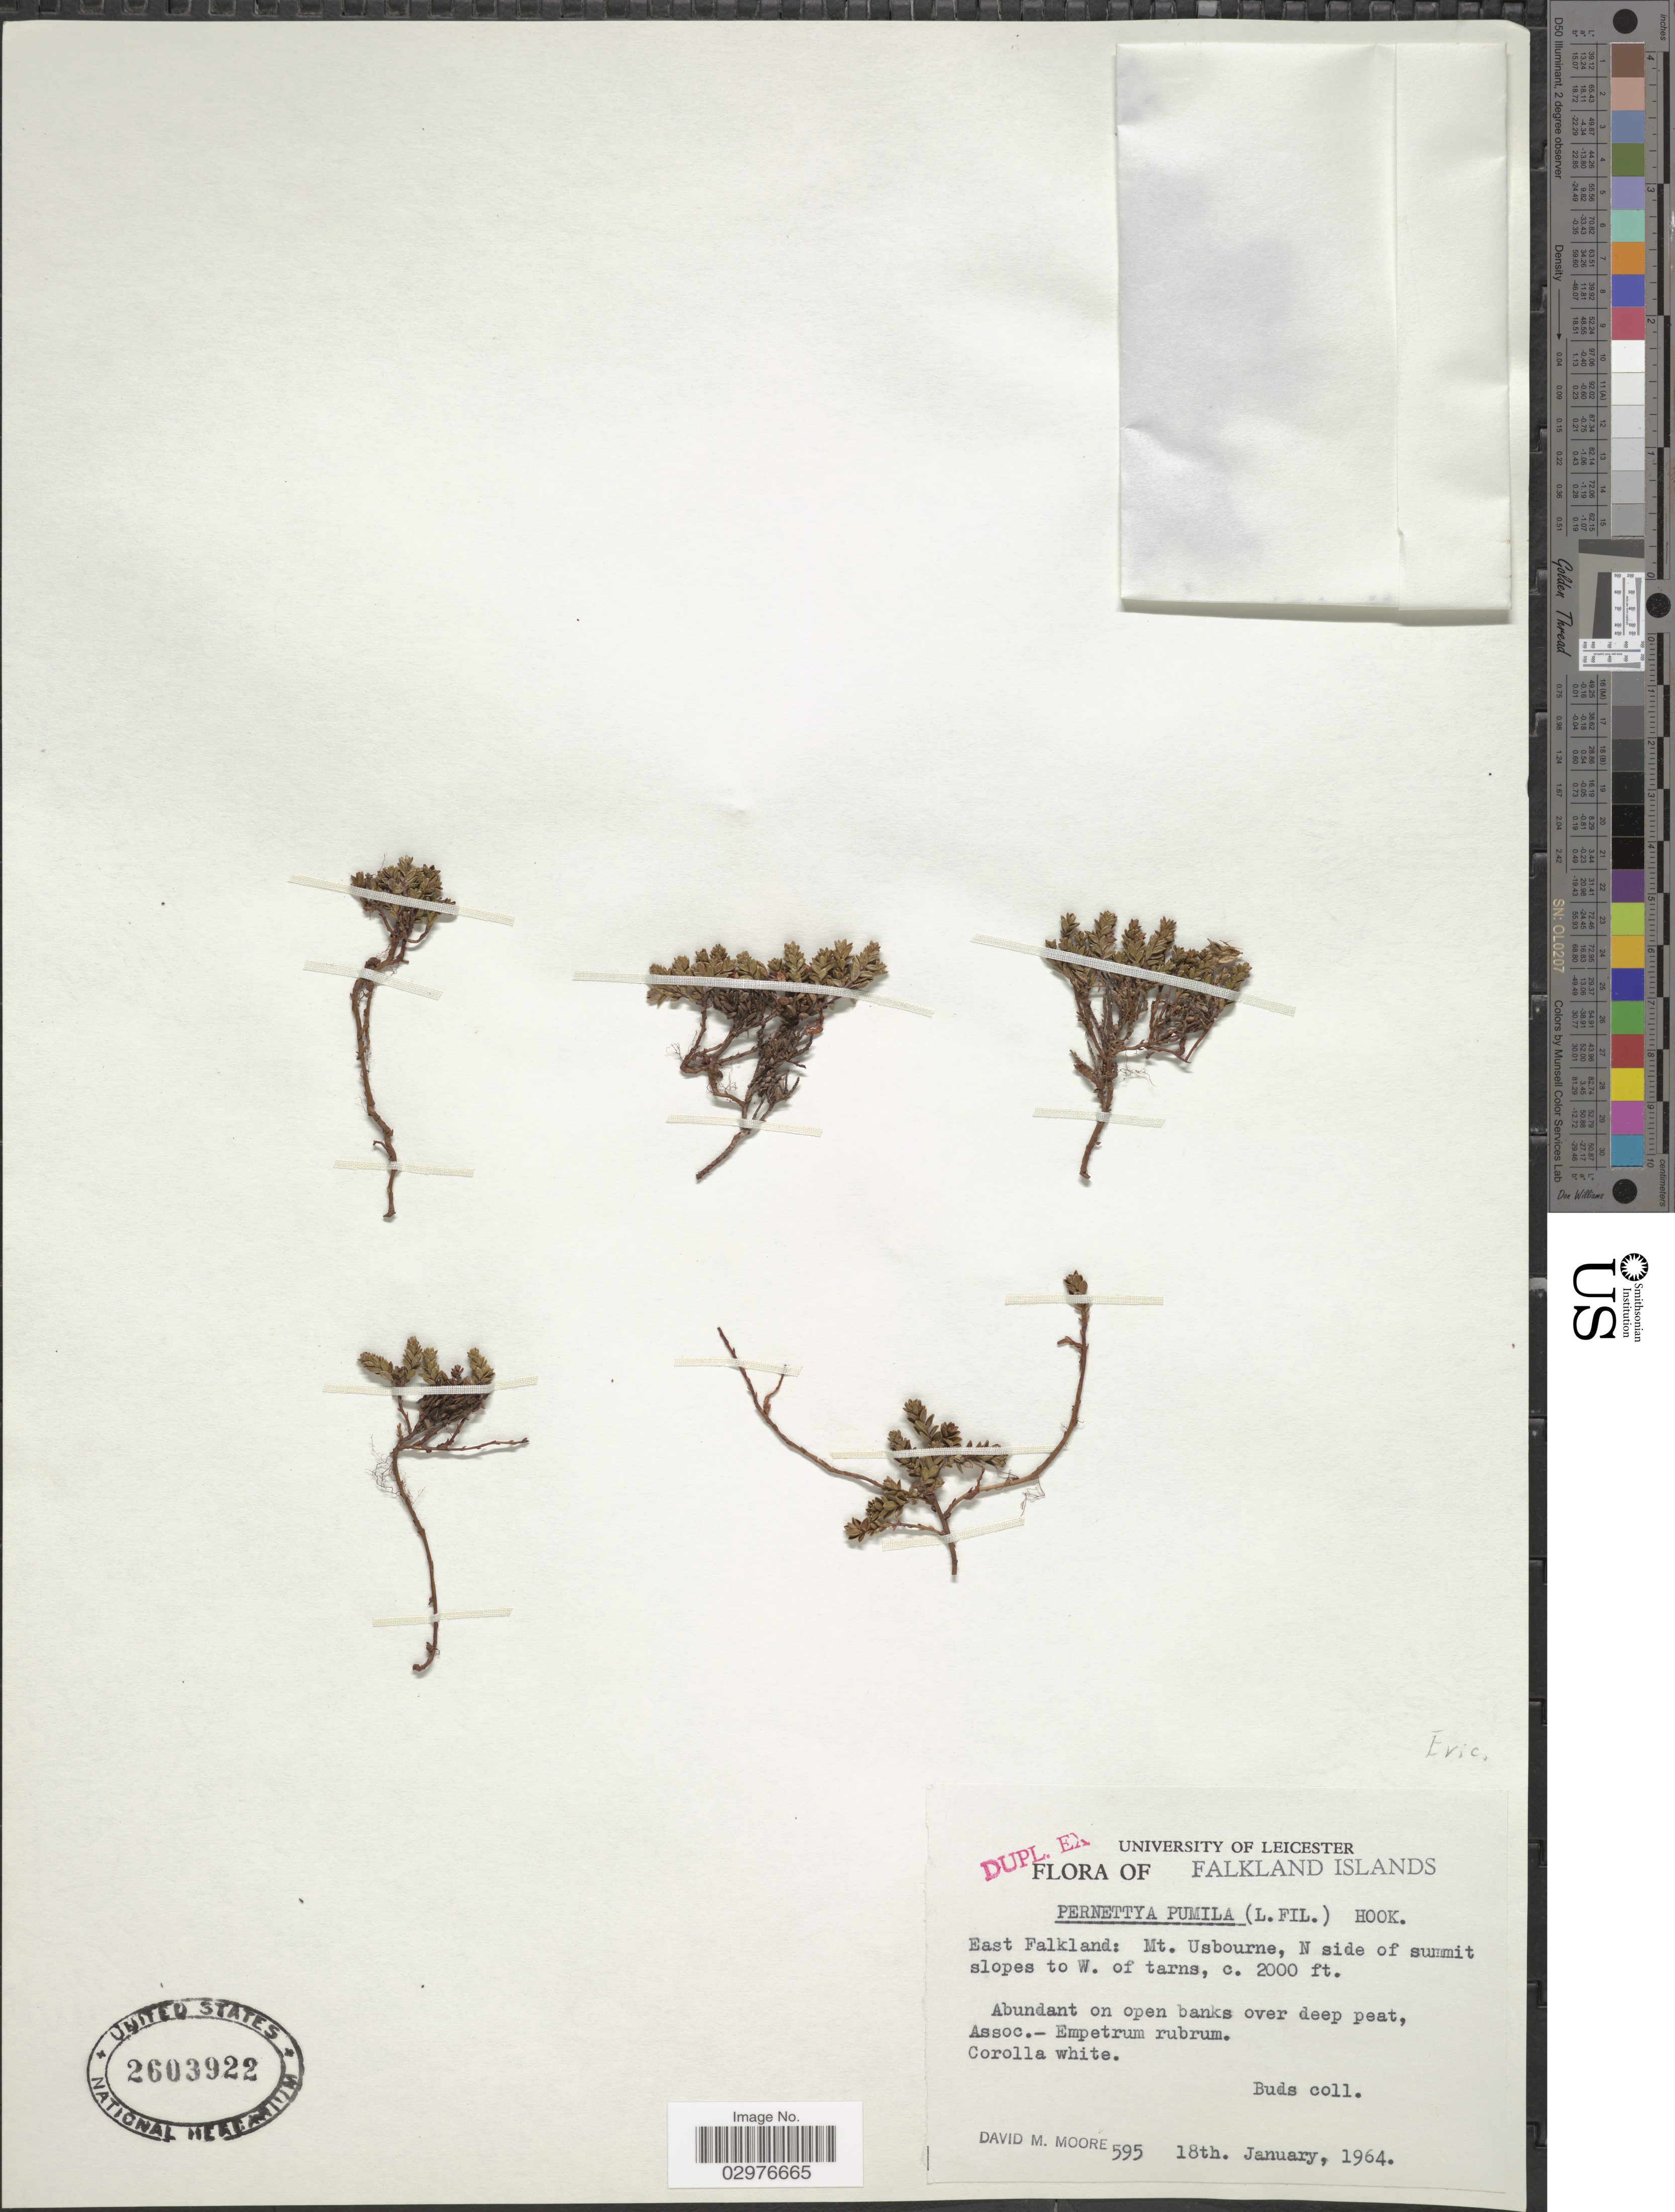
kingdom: Plantae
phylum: Tracheophyta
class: Magnoliopsida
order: Ericales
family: Ericaceae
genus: Gaultheria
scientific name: Gaultheria pumila var. pumila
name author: (L. f.) D.J. Middleton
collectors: D. Moore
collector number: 595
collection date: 1964-01-18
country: Falkland Islands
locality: East Falkland: Mt. Usbourne, N side of summit slopes to W. of tarns.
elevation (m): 610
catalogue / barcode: US 2603922